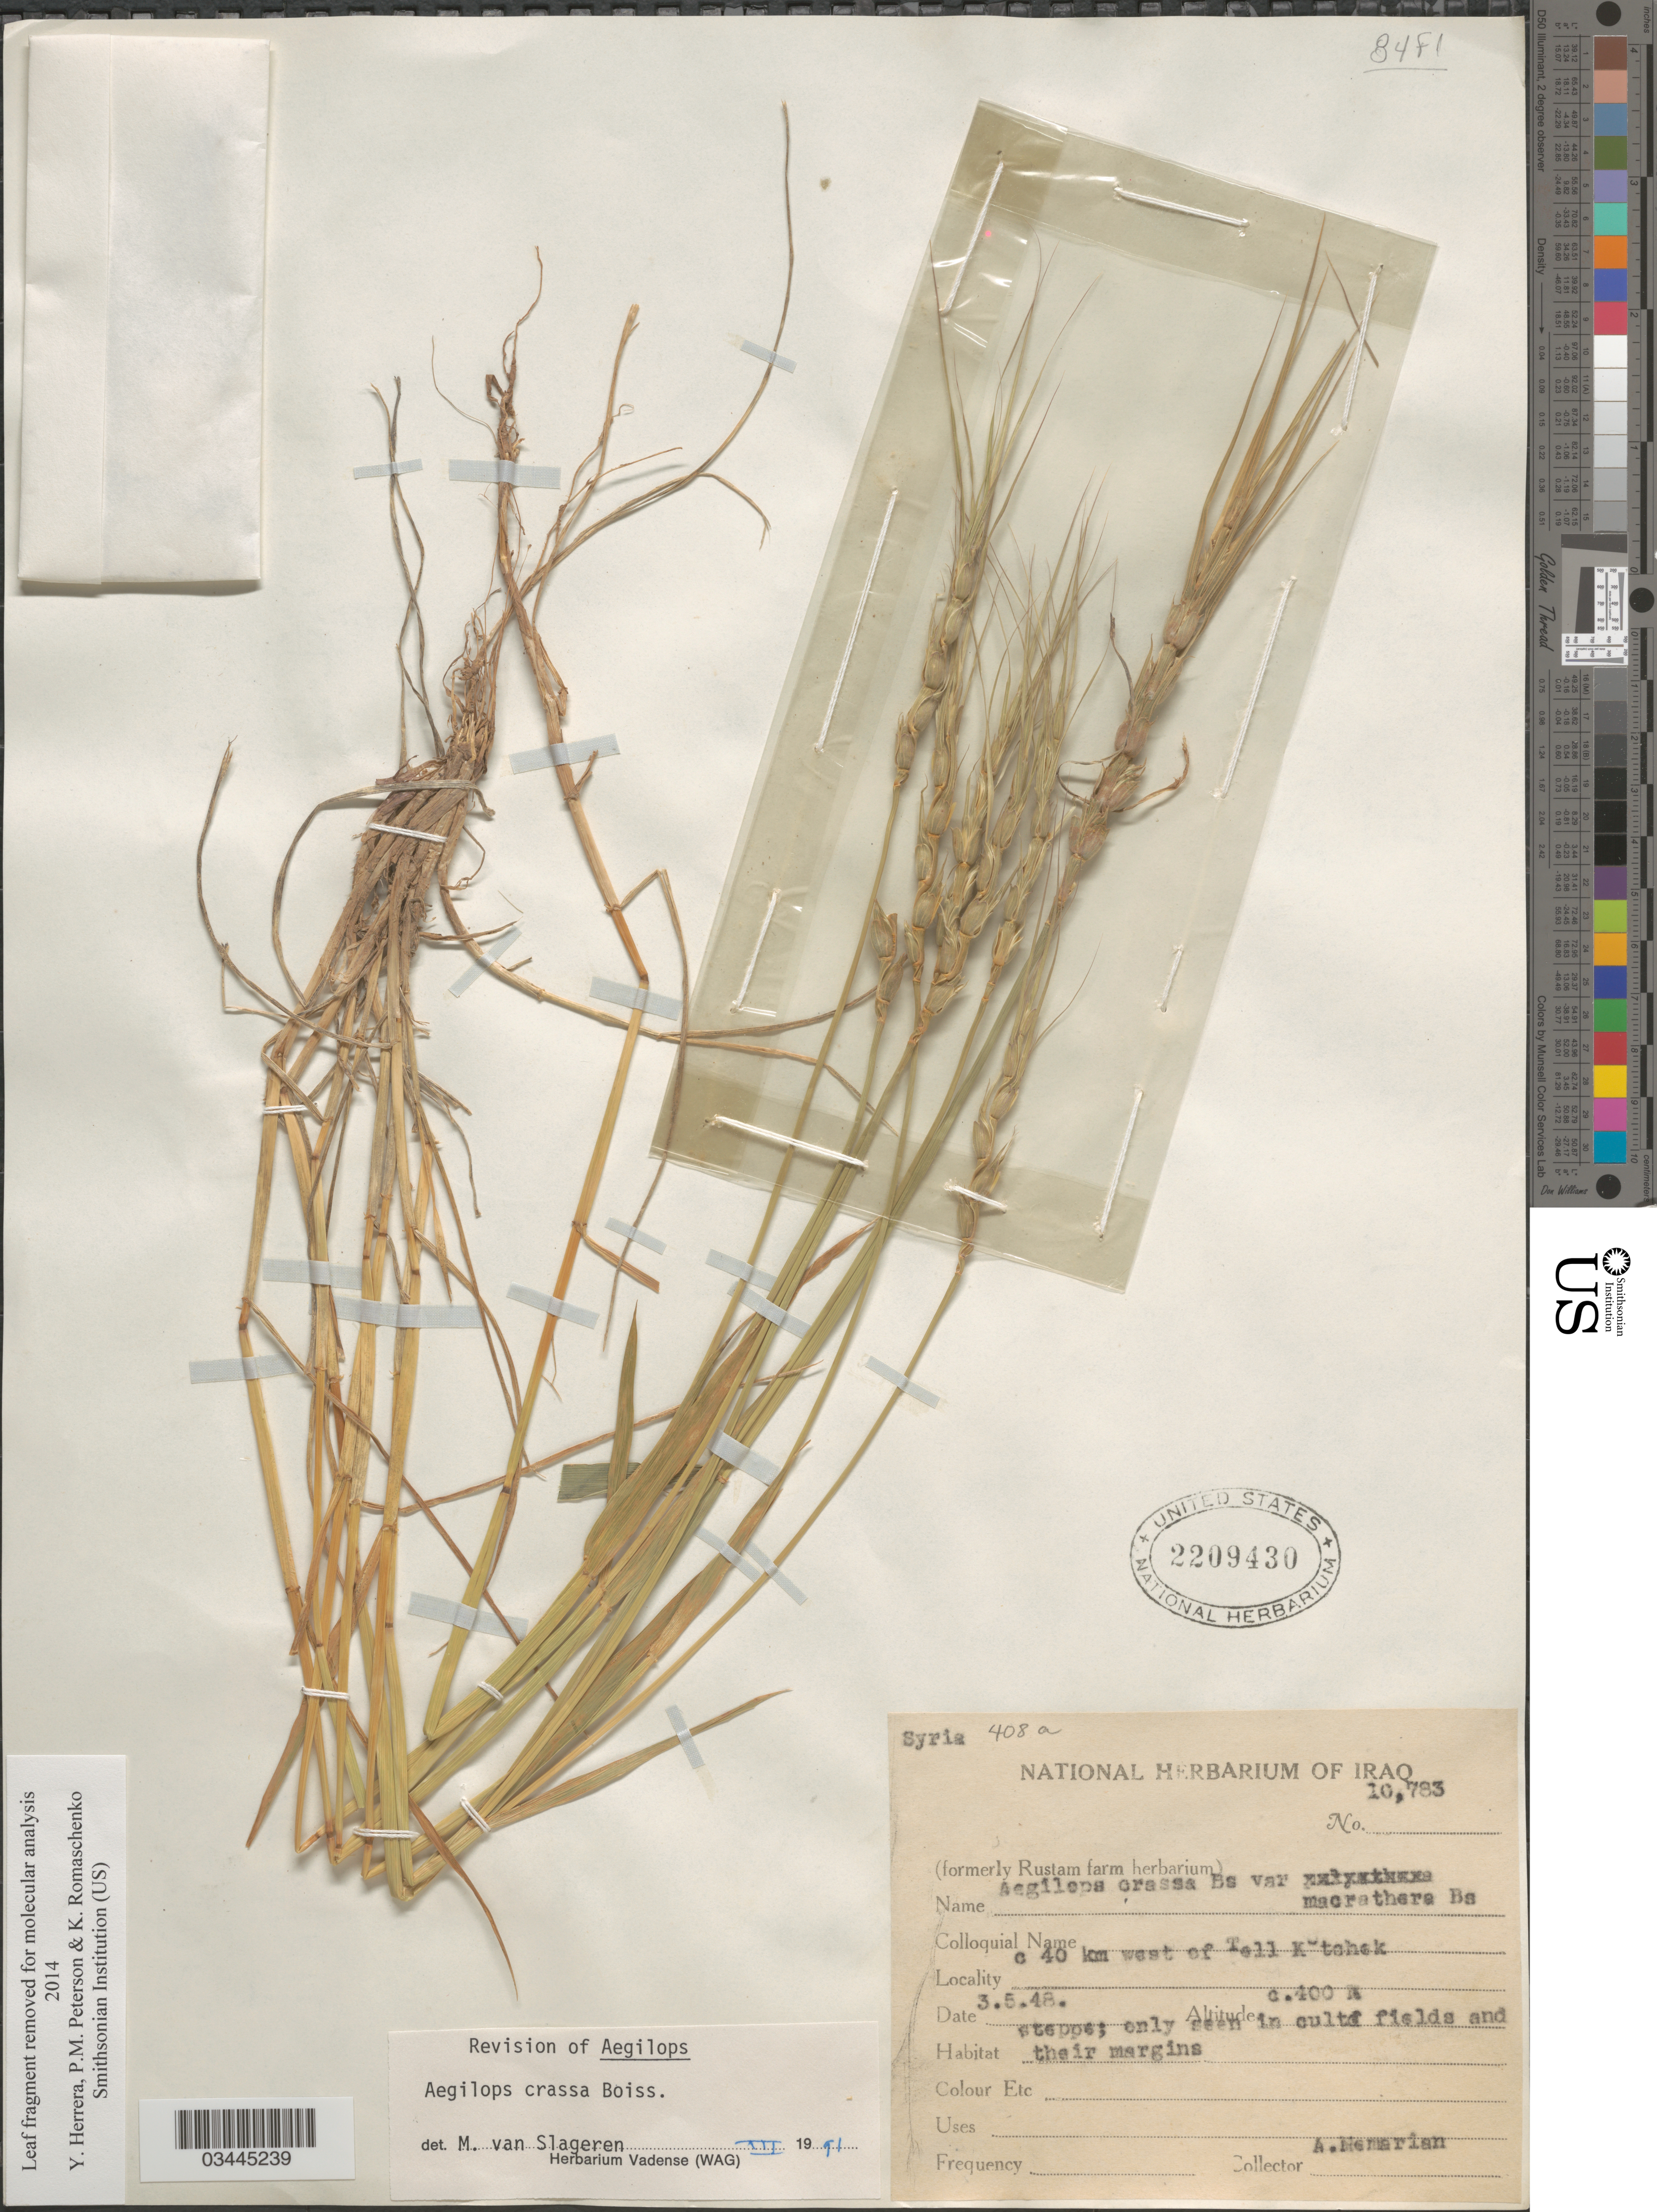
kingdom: Plantae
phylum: Tracheophyta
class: Liliopsida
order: Poales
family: Poaceae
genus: Aegilops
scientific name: Aegilops crassa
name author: Boiss.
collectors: A. Memarian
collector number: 10783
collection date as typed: Transcribed d/m/y: 3/5/48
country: Syria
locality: C 40 km west of Tell Kotchek.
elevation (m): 400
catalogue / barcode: US 2209430